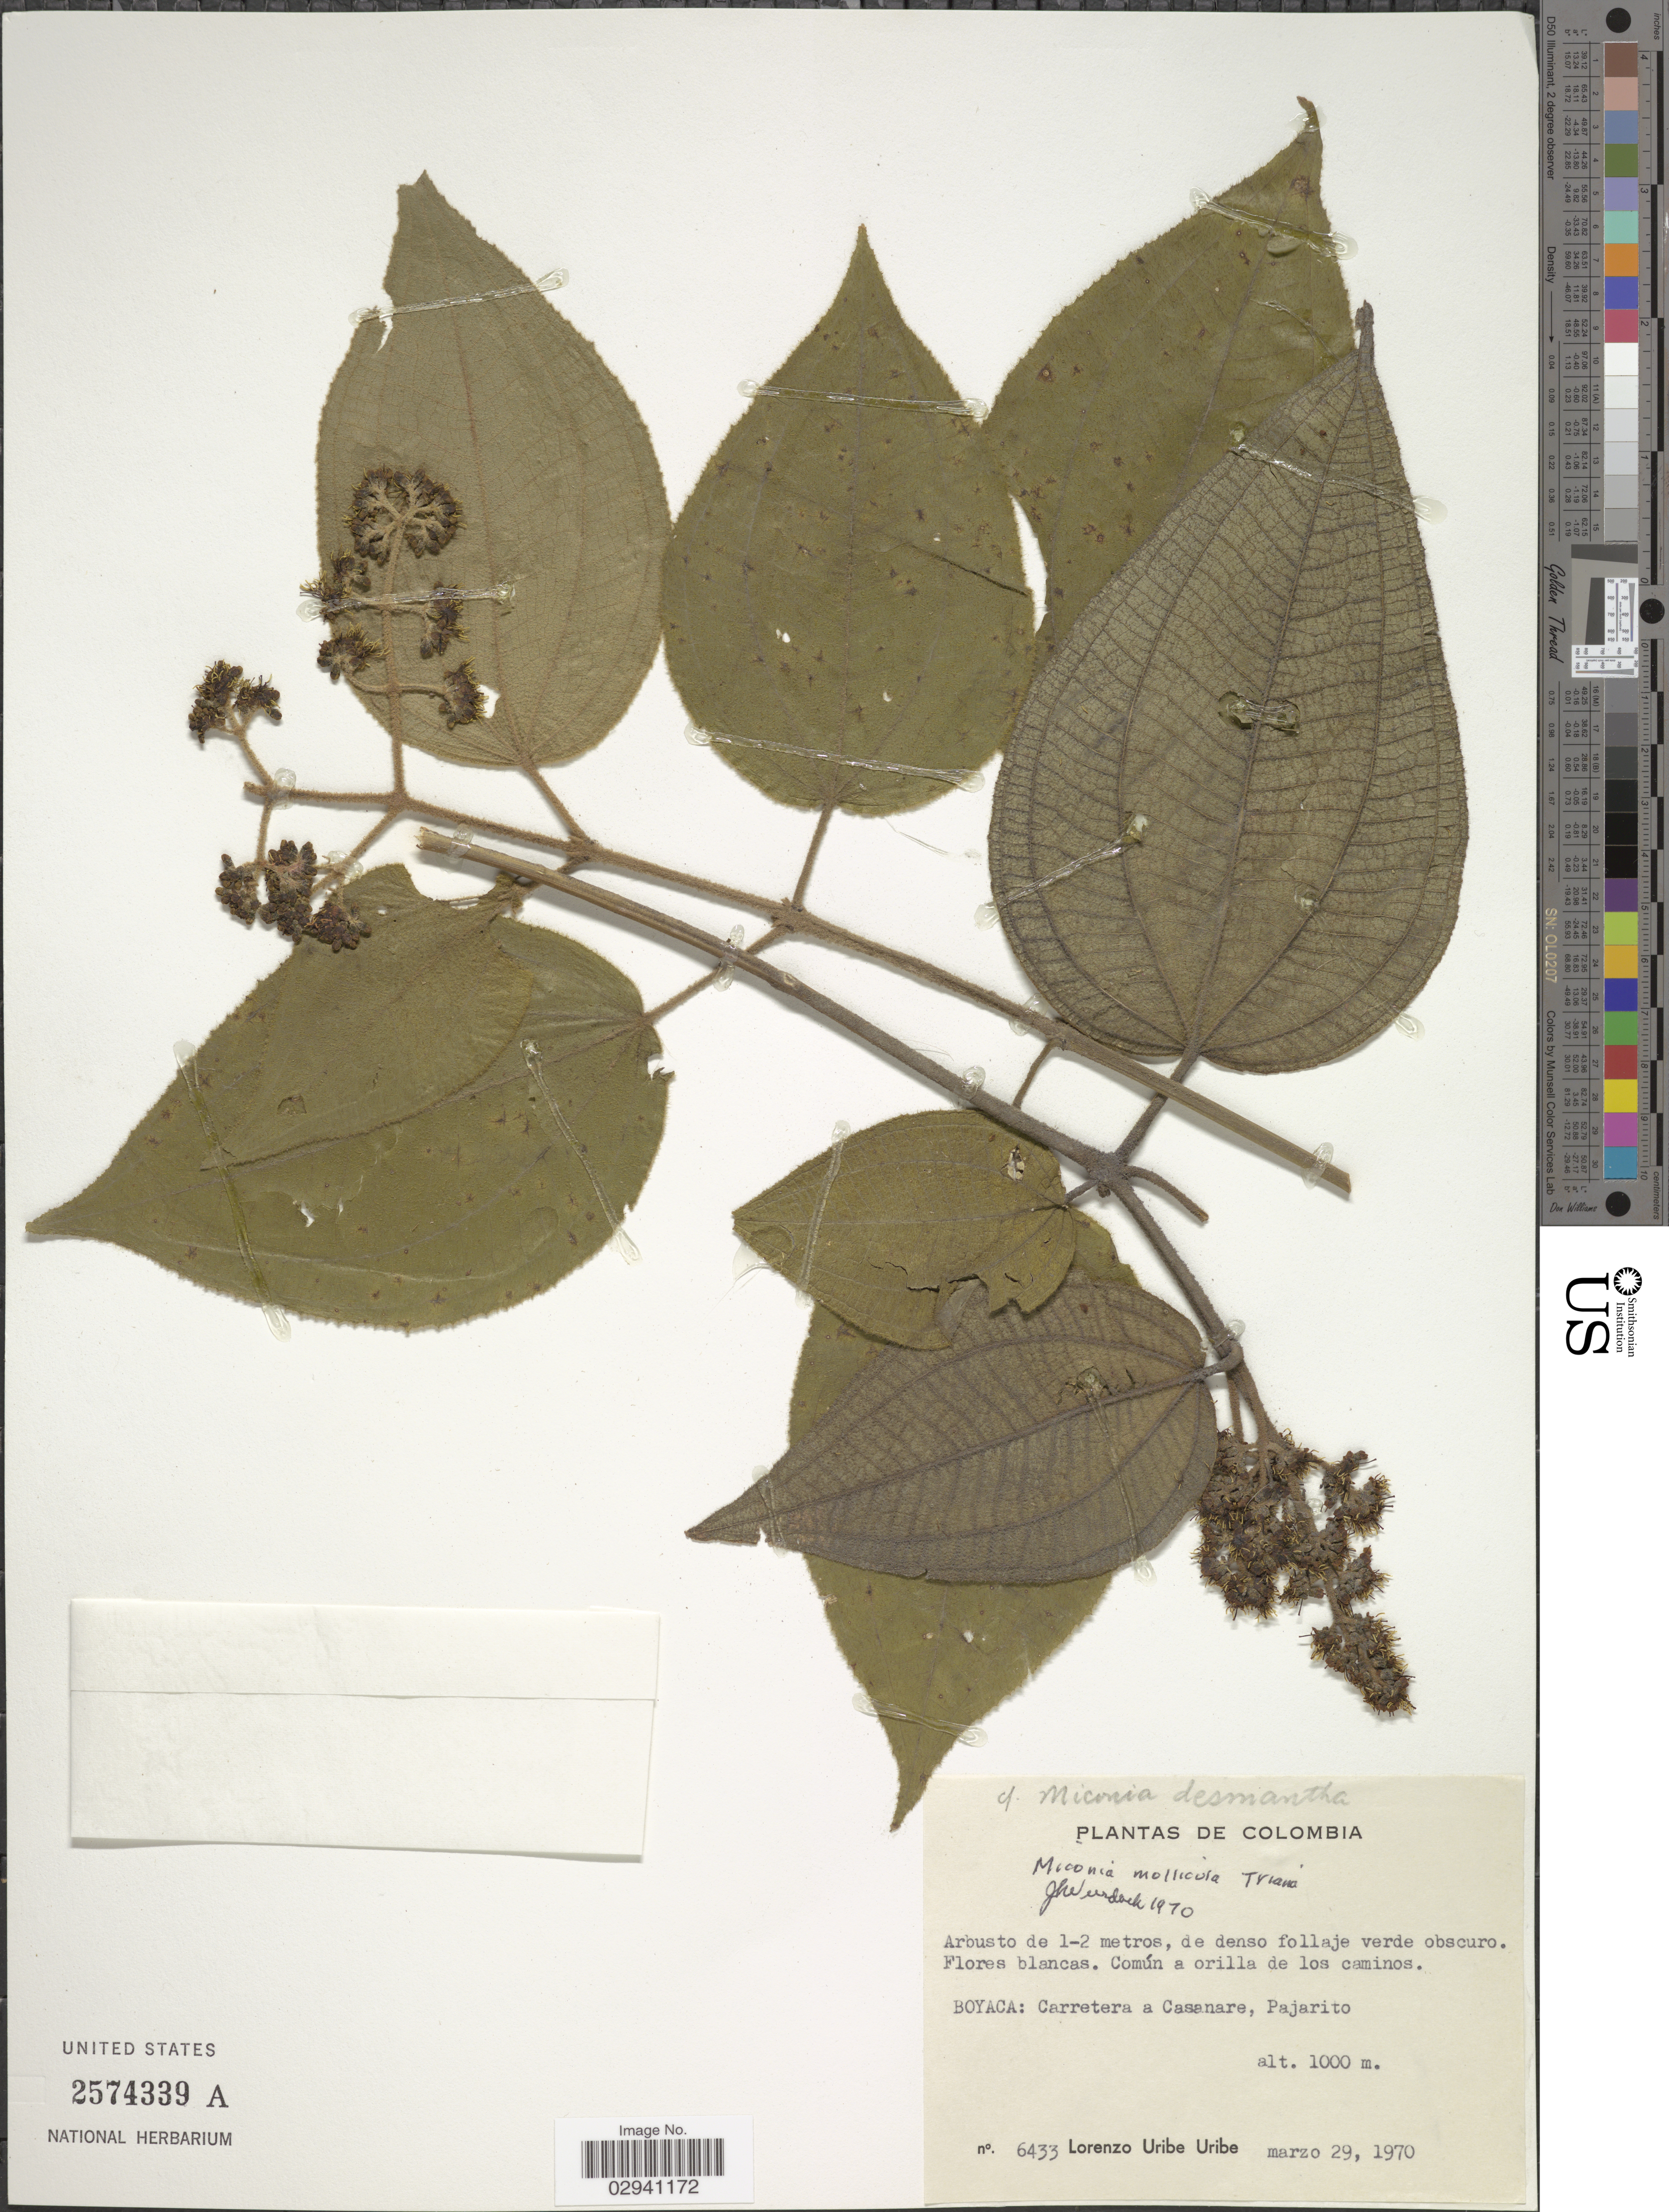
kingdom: Plantae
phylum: Tracheophyta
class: Magnoliopsida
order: Myrtales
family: Melastomataceae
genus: Miconia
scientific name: Miconia mollicula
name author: Triana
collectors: L. Uribe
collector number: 6433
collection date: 1970-03-29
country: Colombia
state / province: Boyacá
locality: Boyaca: Carretera a Casanare, Pajarito.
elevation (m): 1000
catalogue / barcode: US 2574339A